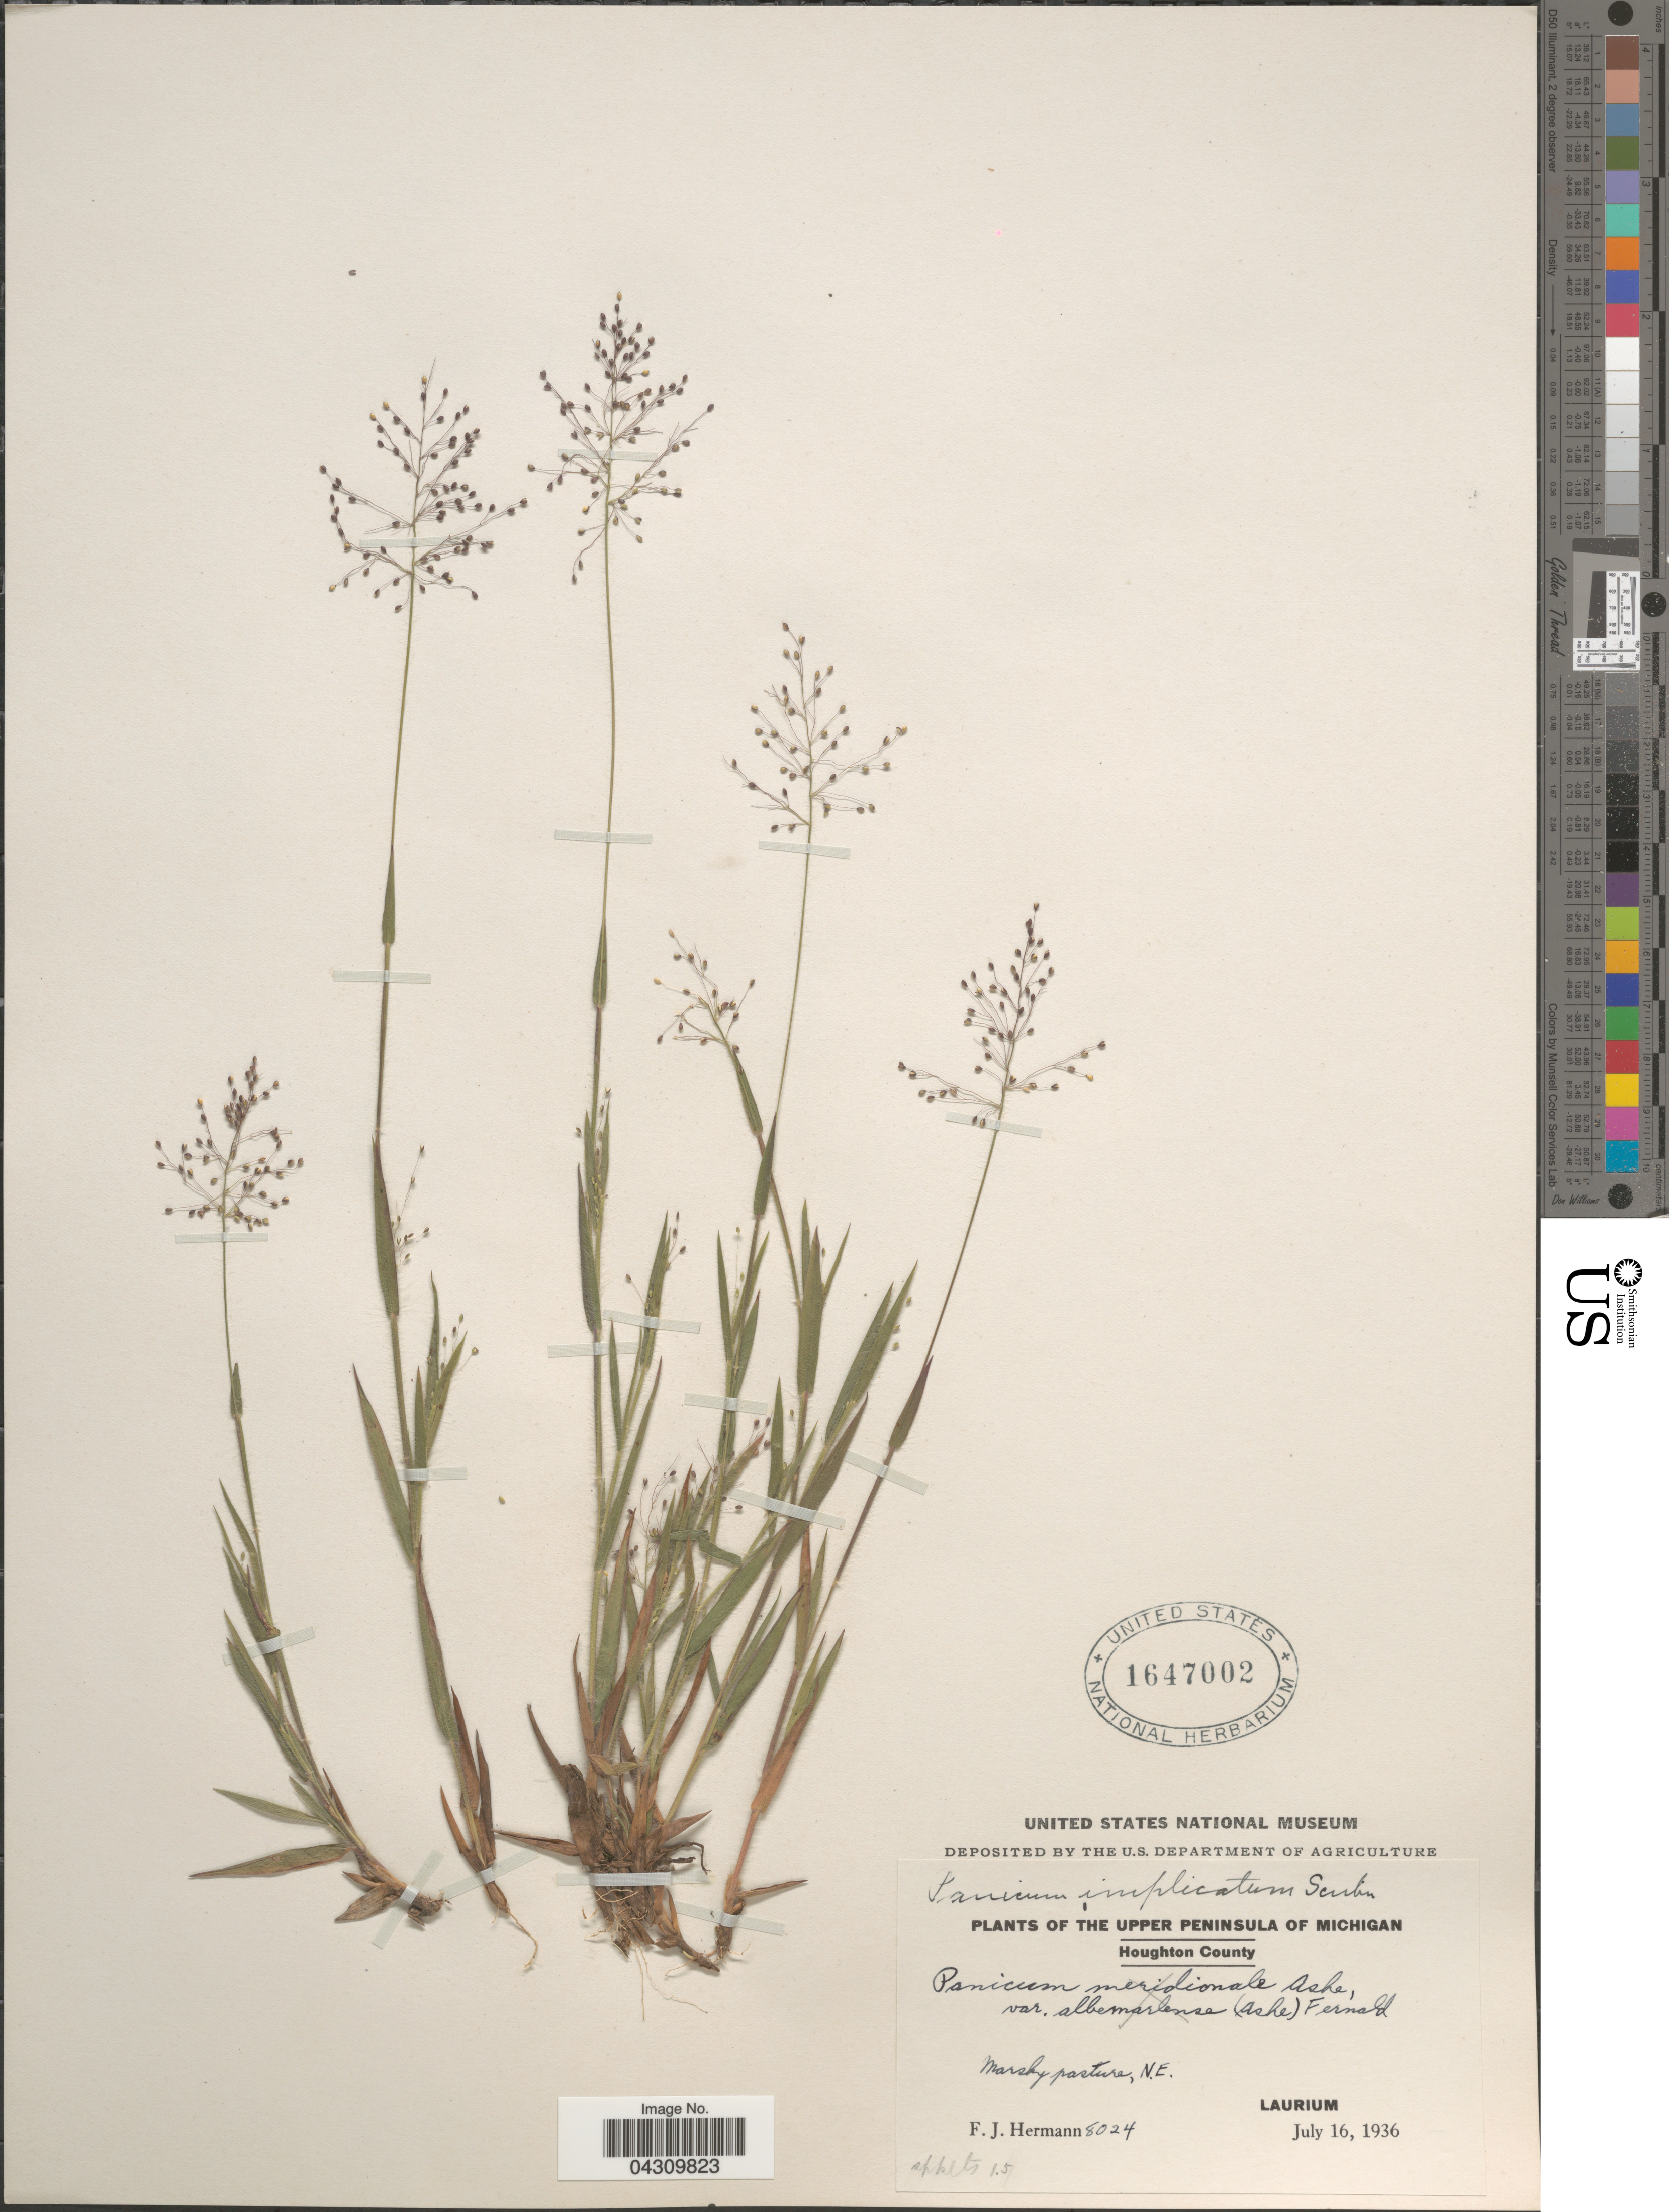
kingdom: Plantae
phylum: Tracheophyta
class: Liliopsida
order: Poales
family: Poaceae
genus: Dichanthelium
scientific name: Dichanthelium acuminatum var. acuminatum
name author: (Sw.) Gould & C.A. Clark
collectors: F. J. Hermann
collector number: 8024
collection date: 1936-07-16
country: United States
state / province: Michigan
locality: The Upper Peninsula of Michigan. Houghton County. Marshy pasture, N.E. Laurium.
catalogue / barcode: US 1647002